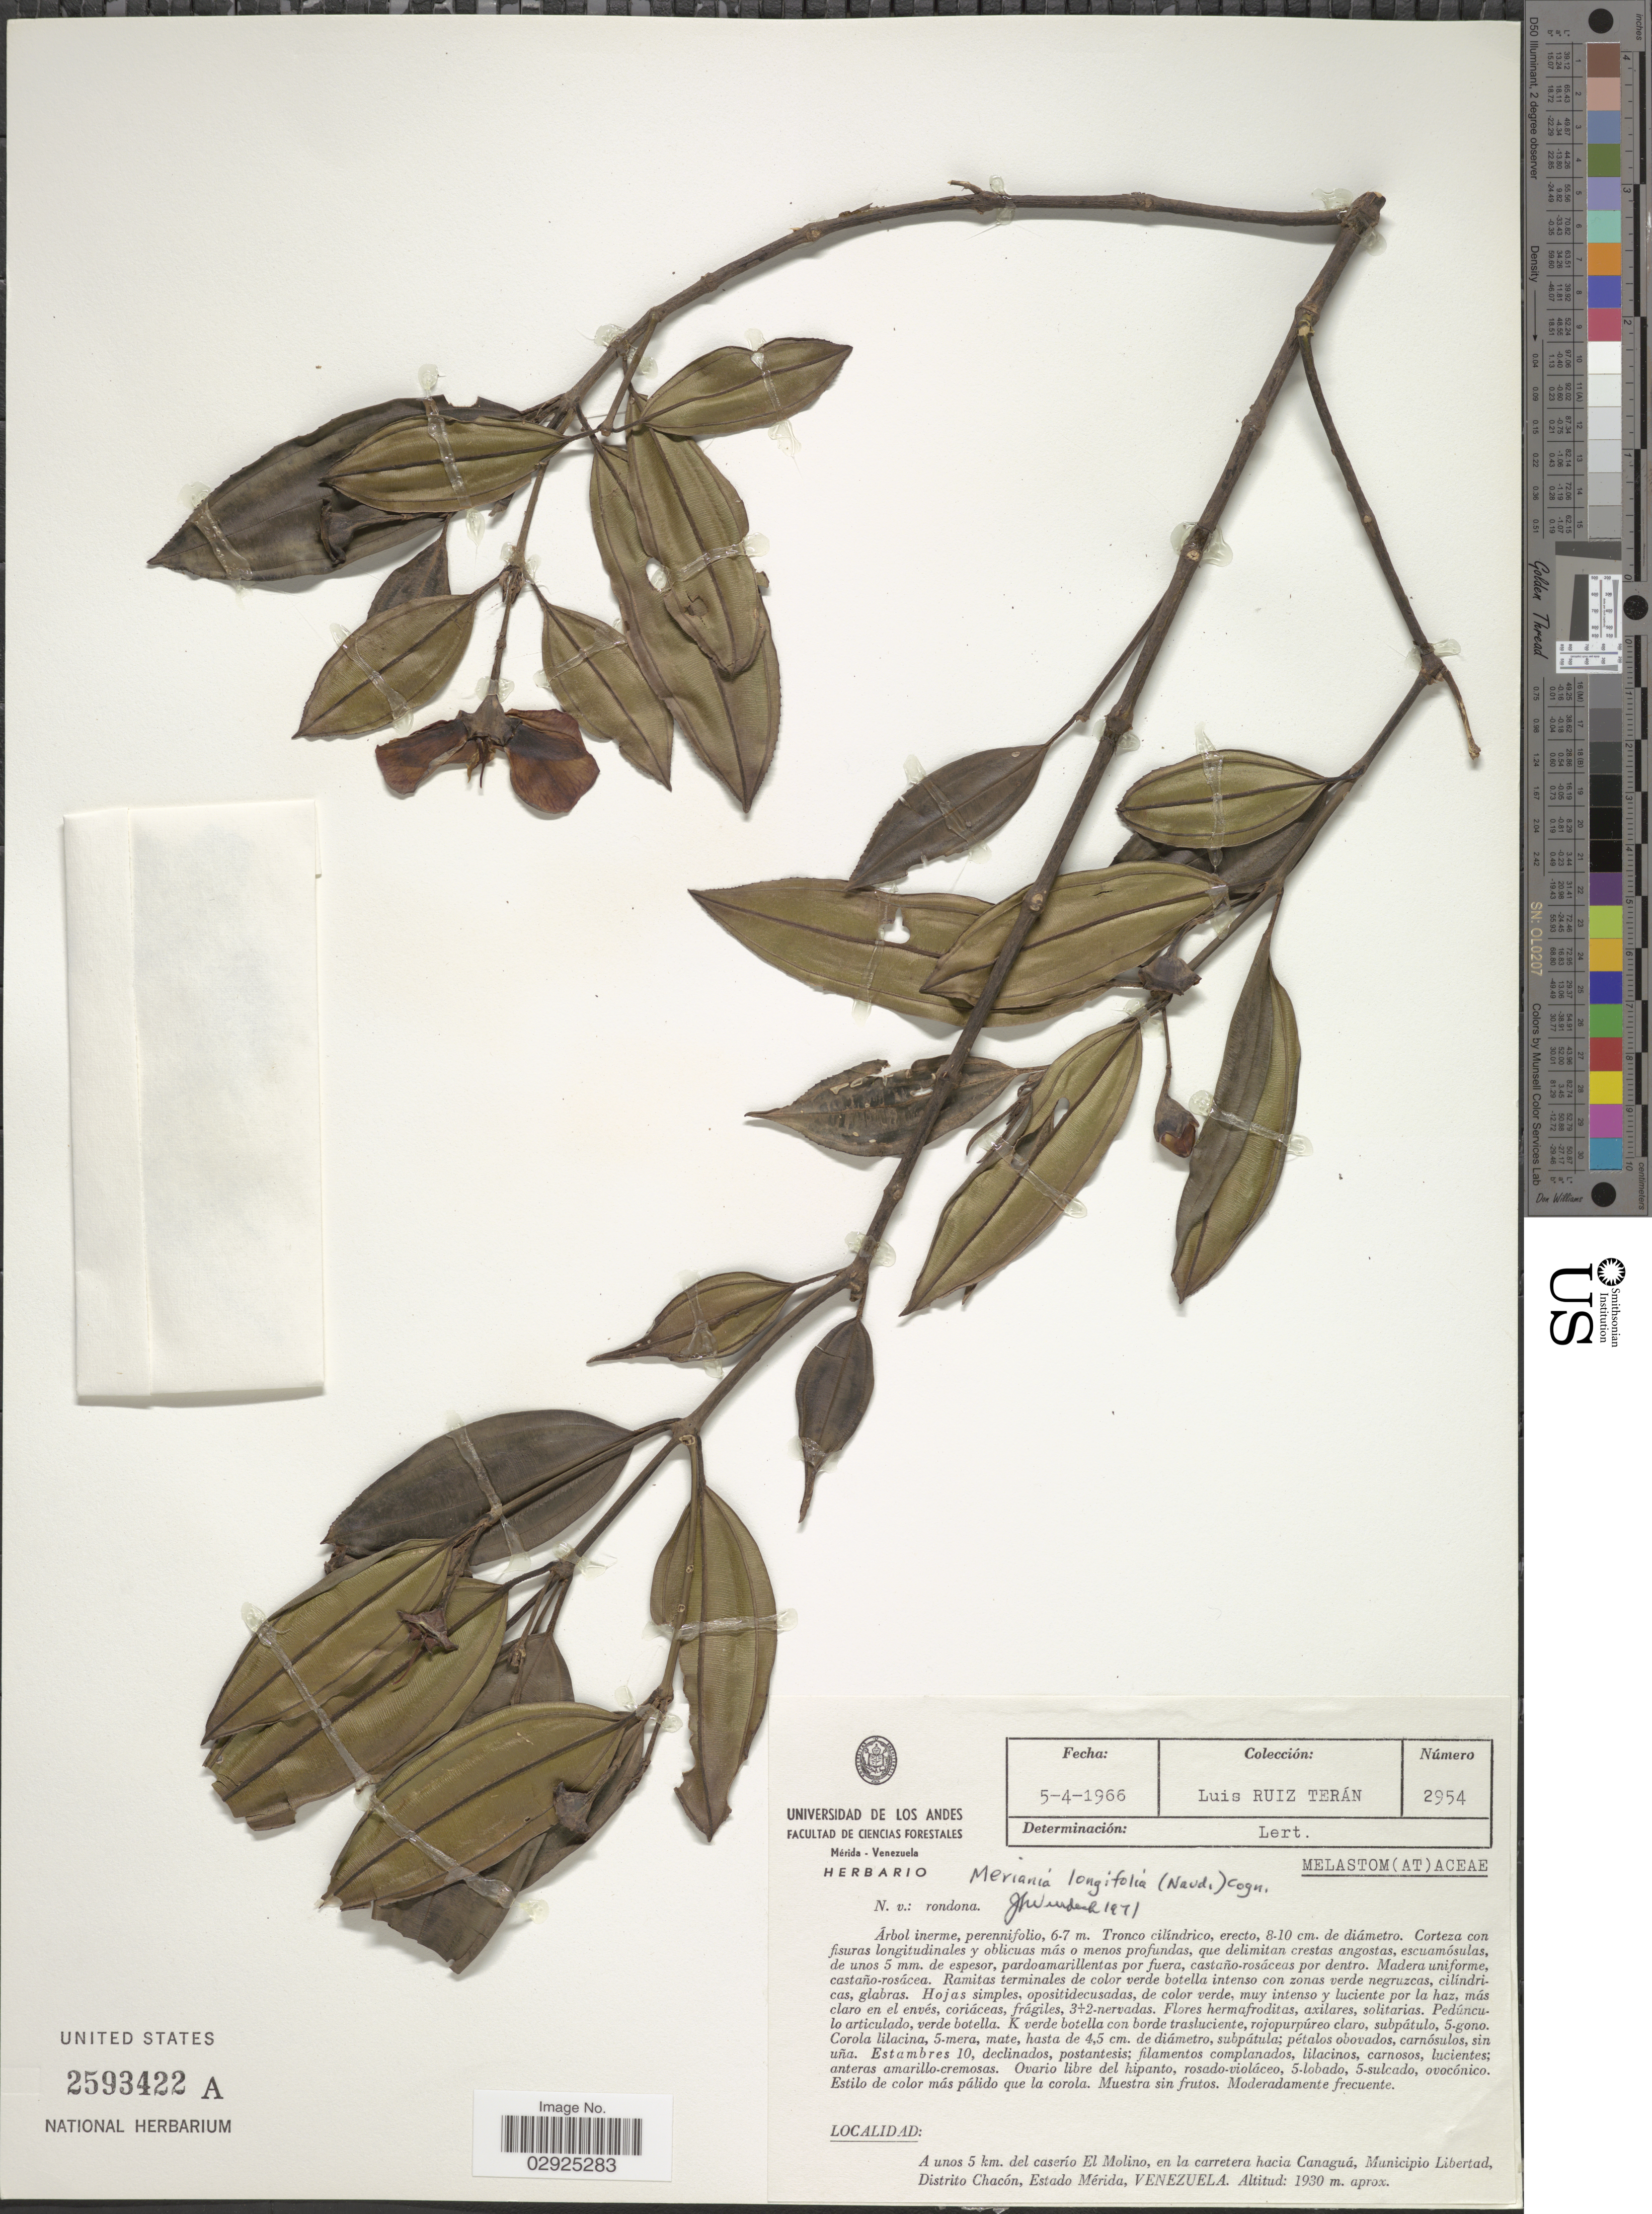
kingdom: Plantae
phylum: Tracheophyta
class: Magnoliopsida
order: Myrtales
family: Melastomataceae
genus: Meriania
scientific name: Meriania longifolia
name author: (Naudin) Cogn.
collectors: L. Teran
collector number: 2954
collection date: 1966-04-05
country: Venezuela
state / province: Mérida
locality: A unos 5 km. del caserío El Molino, en la carretera hacia Canaguá, Municipio Libertad, Distrito Chacón.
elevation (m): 1930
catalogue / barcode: US 2593422A